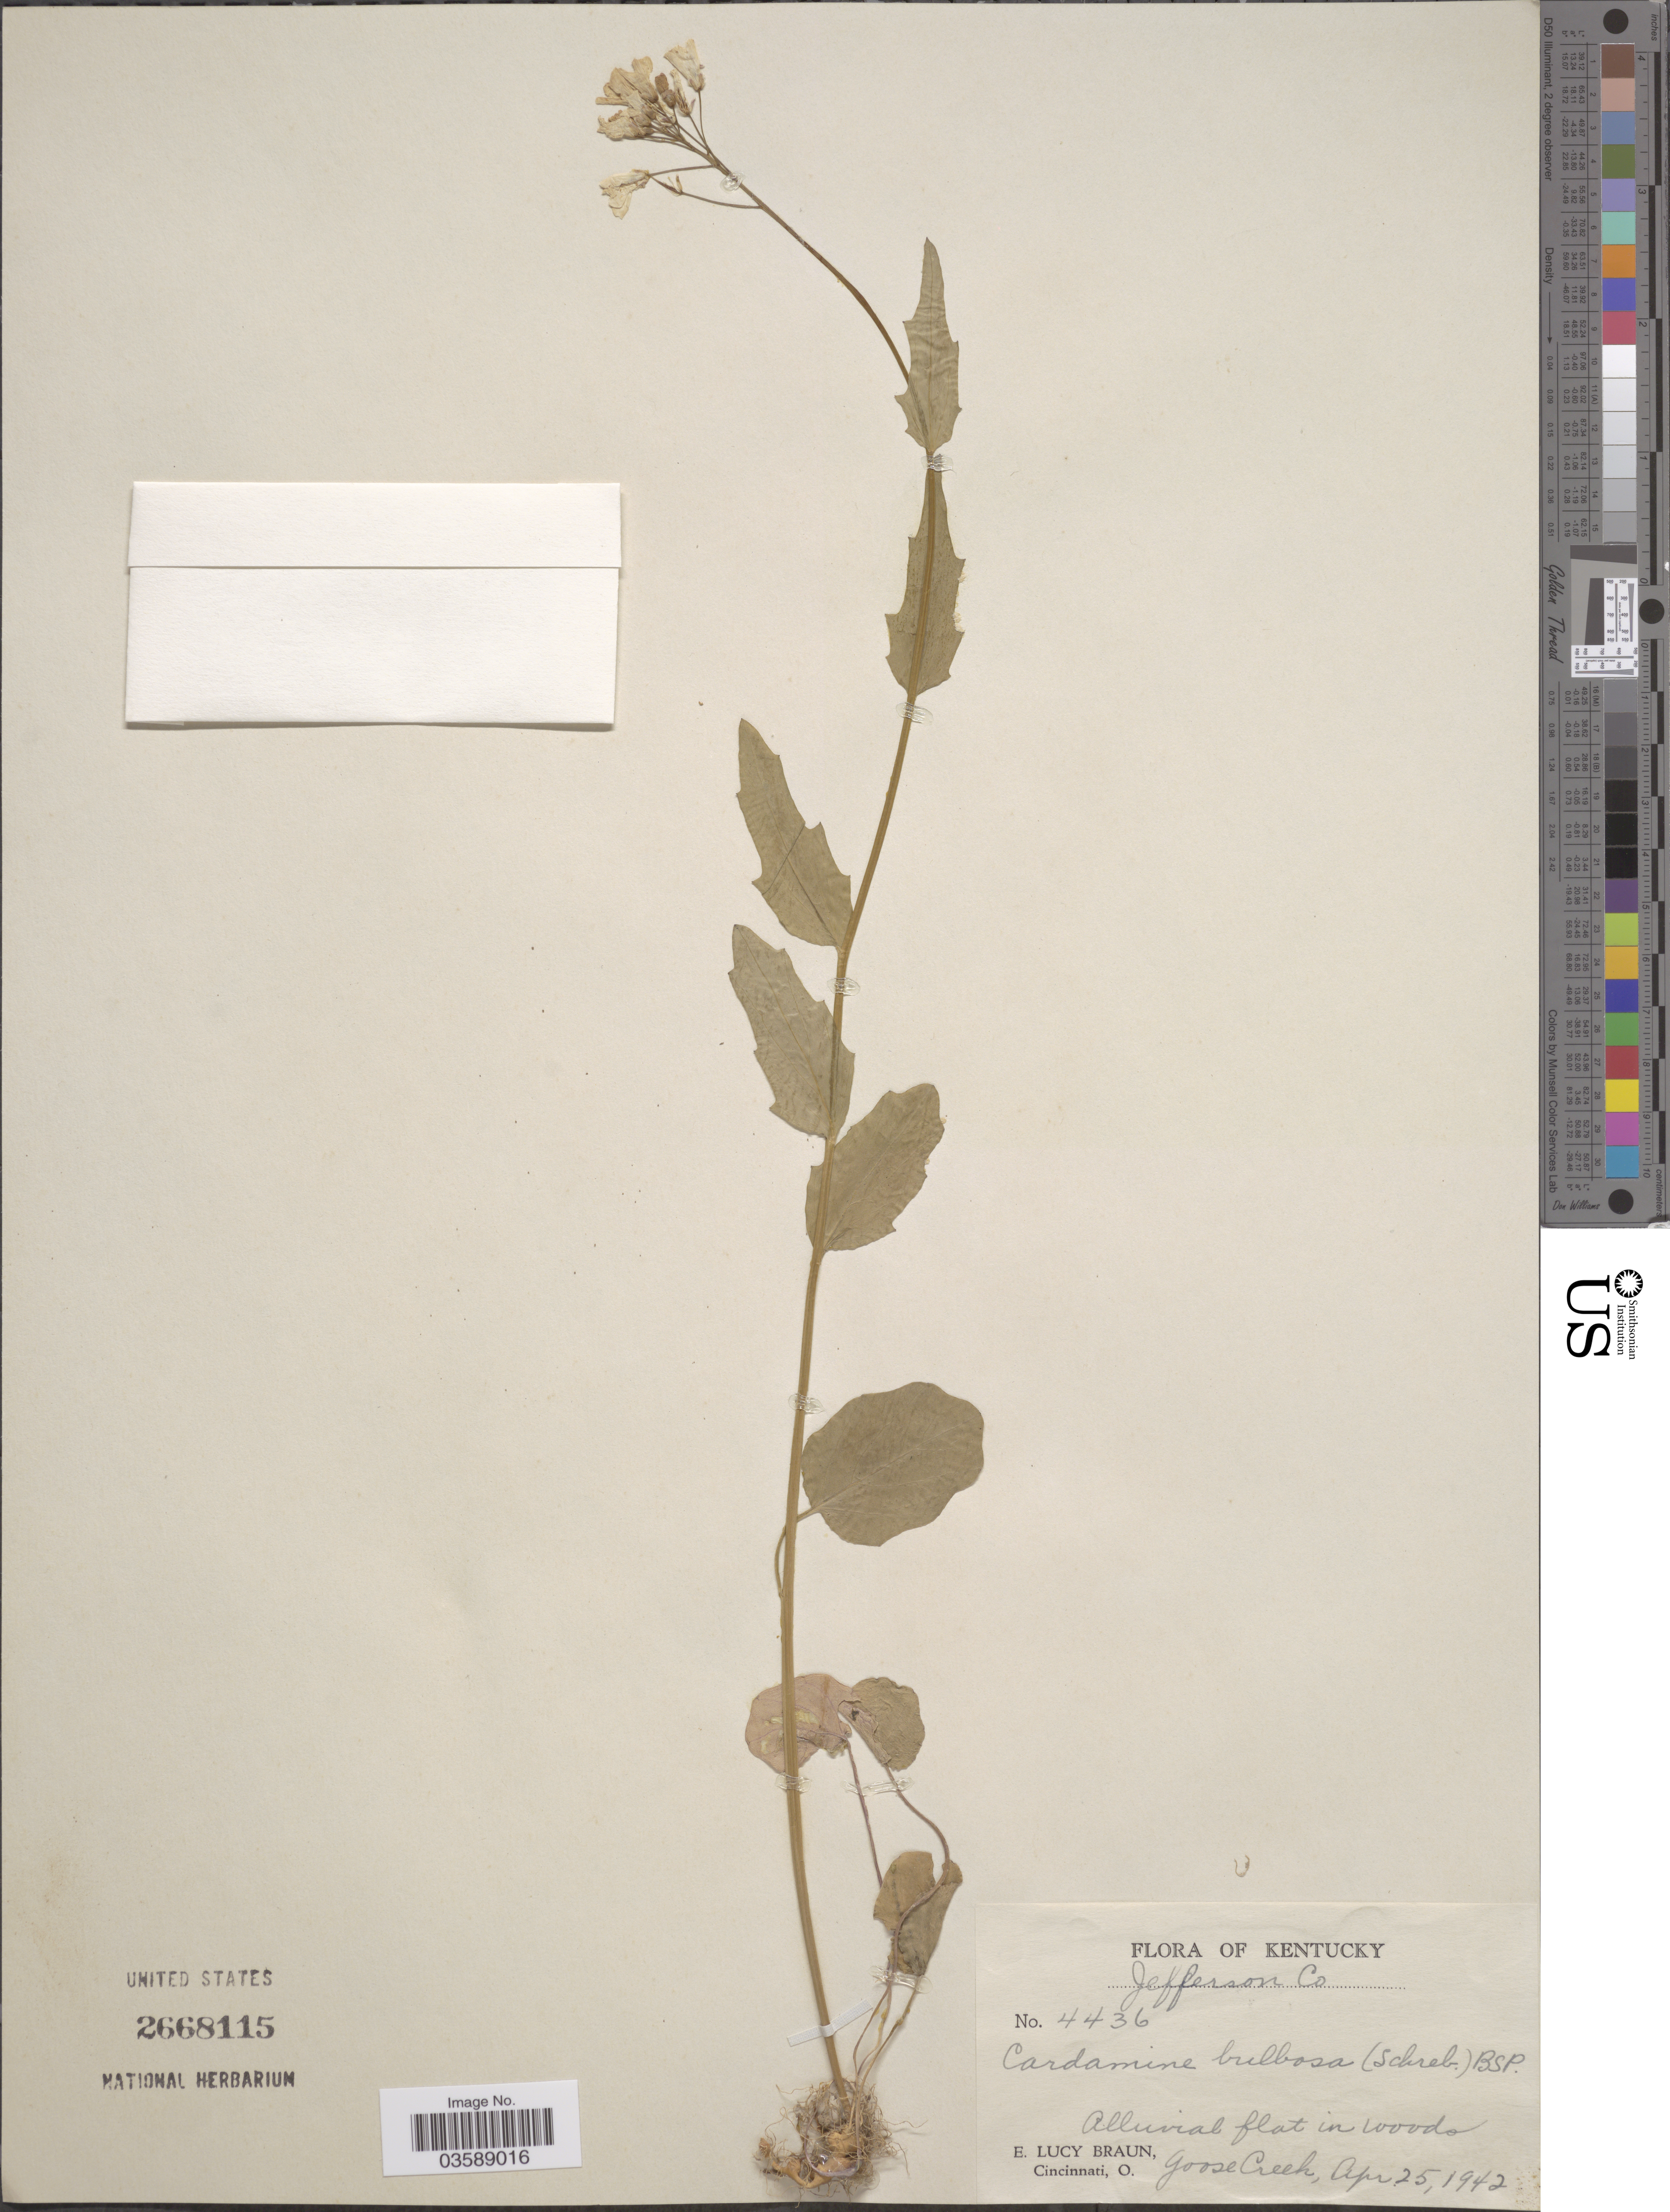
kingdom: Plantae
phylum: Tracheophyta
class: Magnoliopsida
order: Brassicales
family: Brassicaceae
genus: Cardamine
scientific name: Cardamine bulbosa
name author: (Schreb. ex Muhl.) Britton et al.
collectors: E. L. Braun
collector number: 4436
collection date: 1942-04-25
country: United States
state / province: Kentucky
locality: Jefferson Co. Goose Creek.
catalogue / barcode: US 2668115